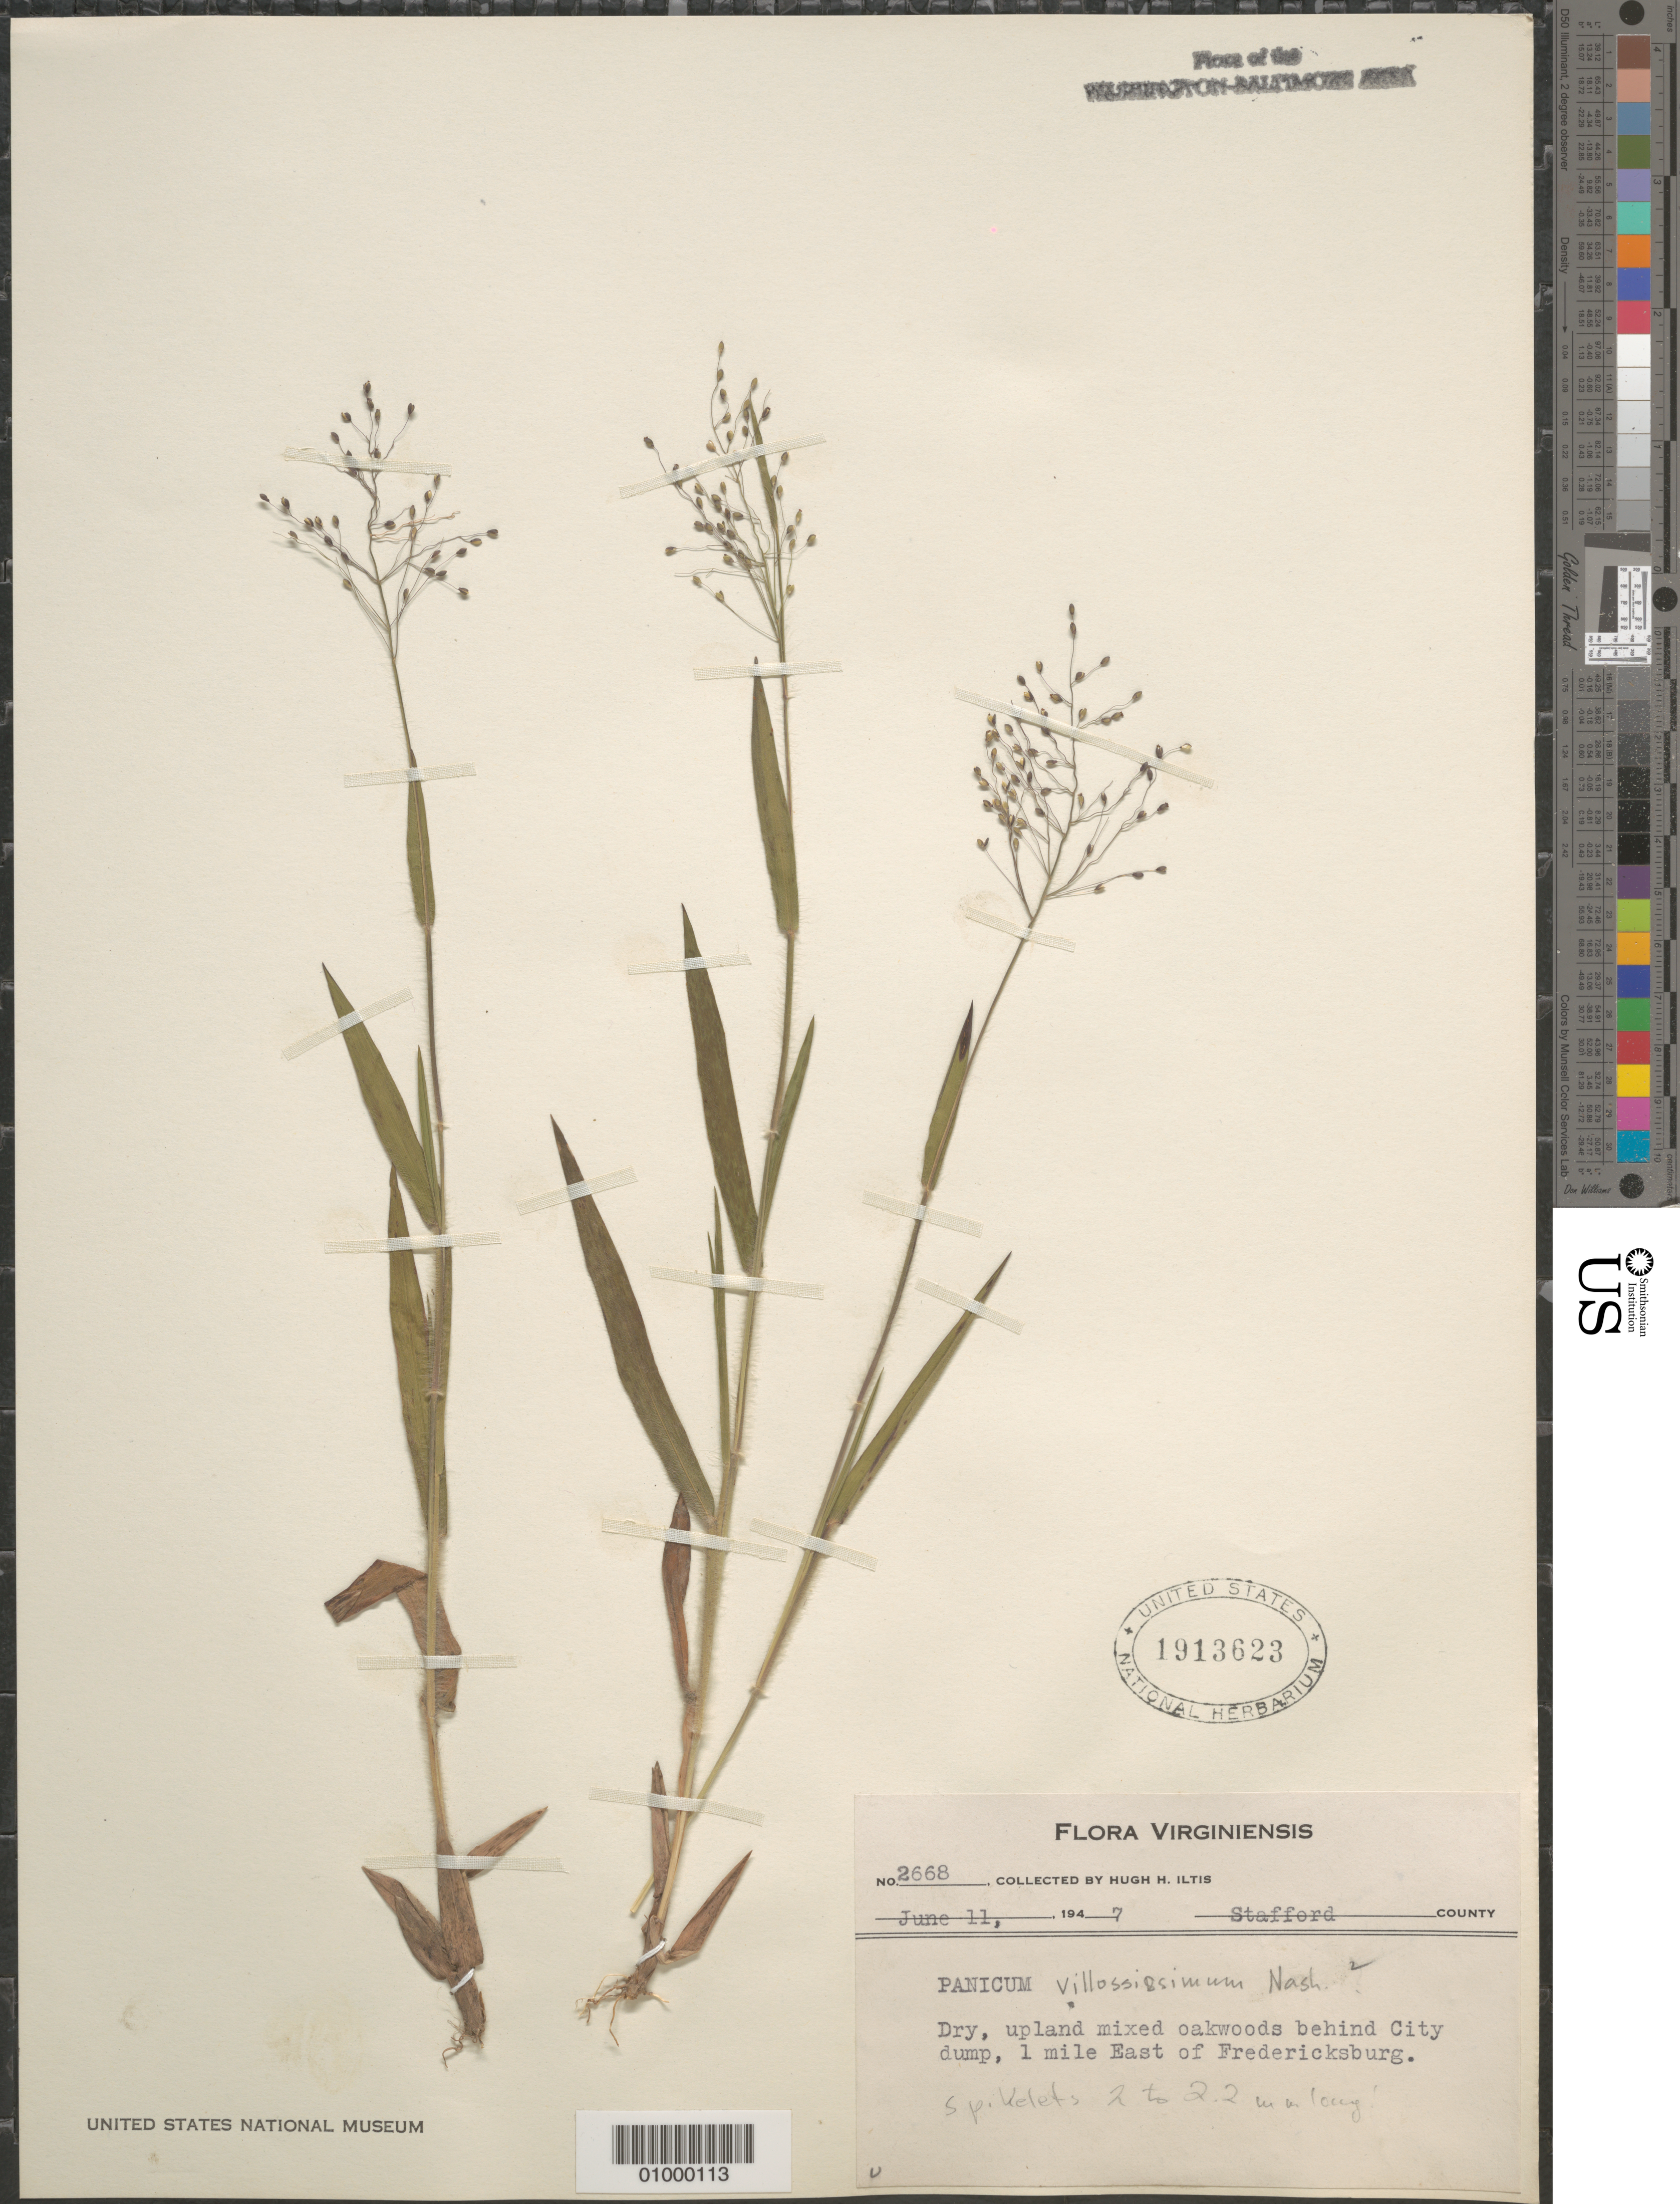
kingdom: Plantae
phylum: Tracheophyta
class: Liliopsida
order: Poales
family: Poaceae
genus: Dichanthelium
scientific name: Dichanthelium ovale subsp. villosissimum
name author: (Nash) Freckmann & Lelong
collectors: H. H. Iltis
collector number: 2668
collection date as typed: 11 Jun 1947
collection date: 1947-06-11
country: United States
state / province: Virginia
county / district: City of Fredericksburg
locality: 1 mi. E of Fredericksburg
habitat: dry upland mixed oakwoods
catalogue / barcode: US 1913623